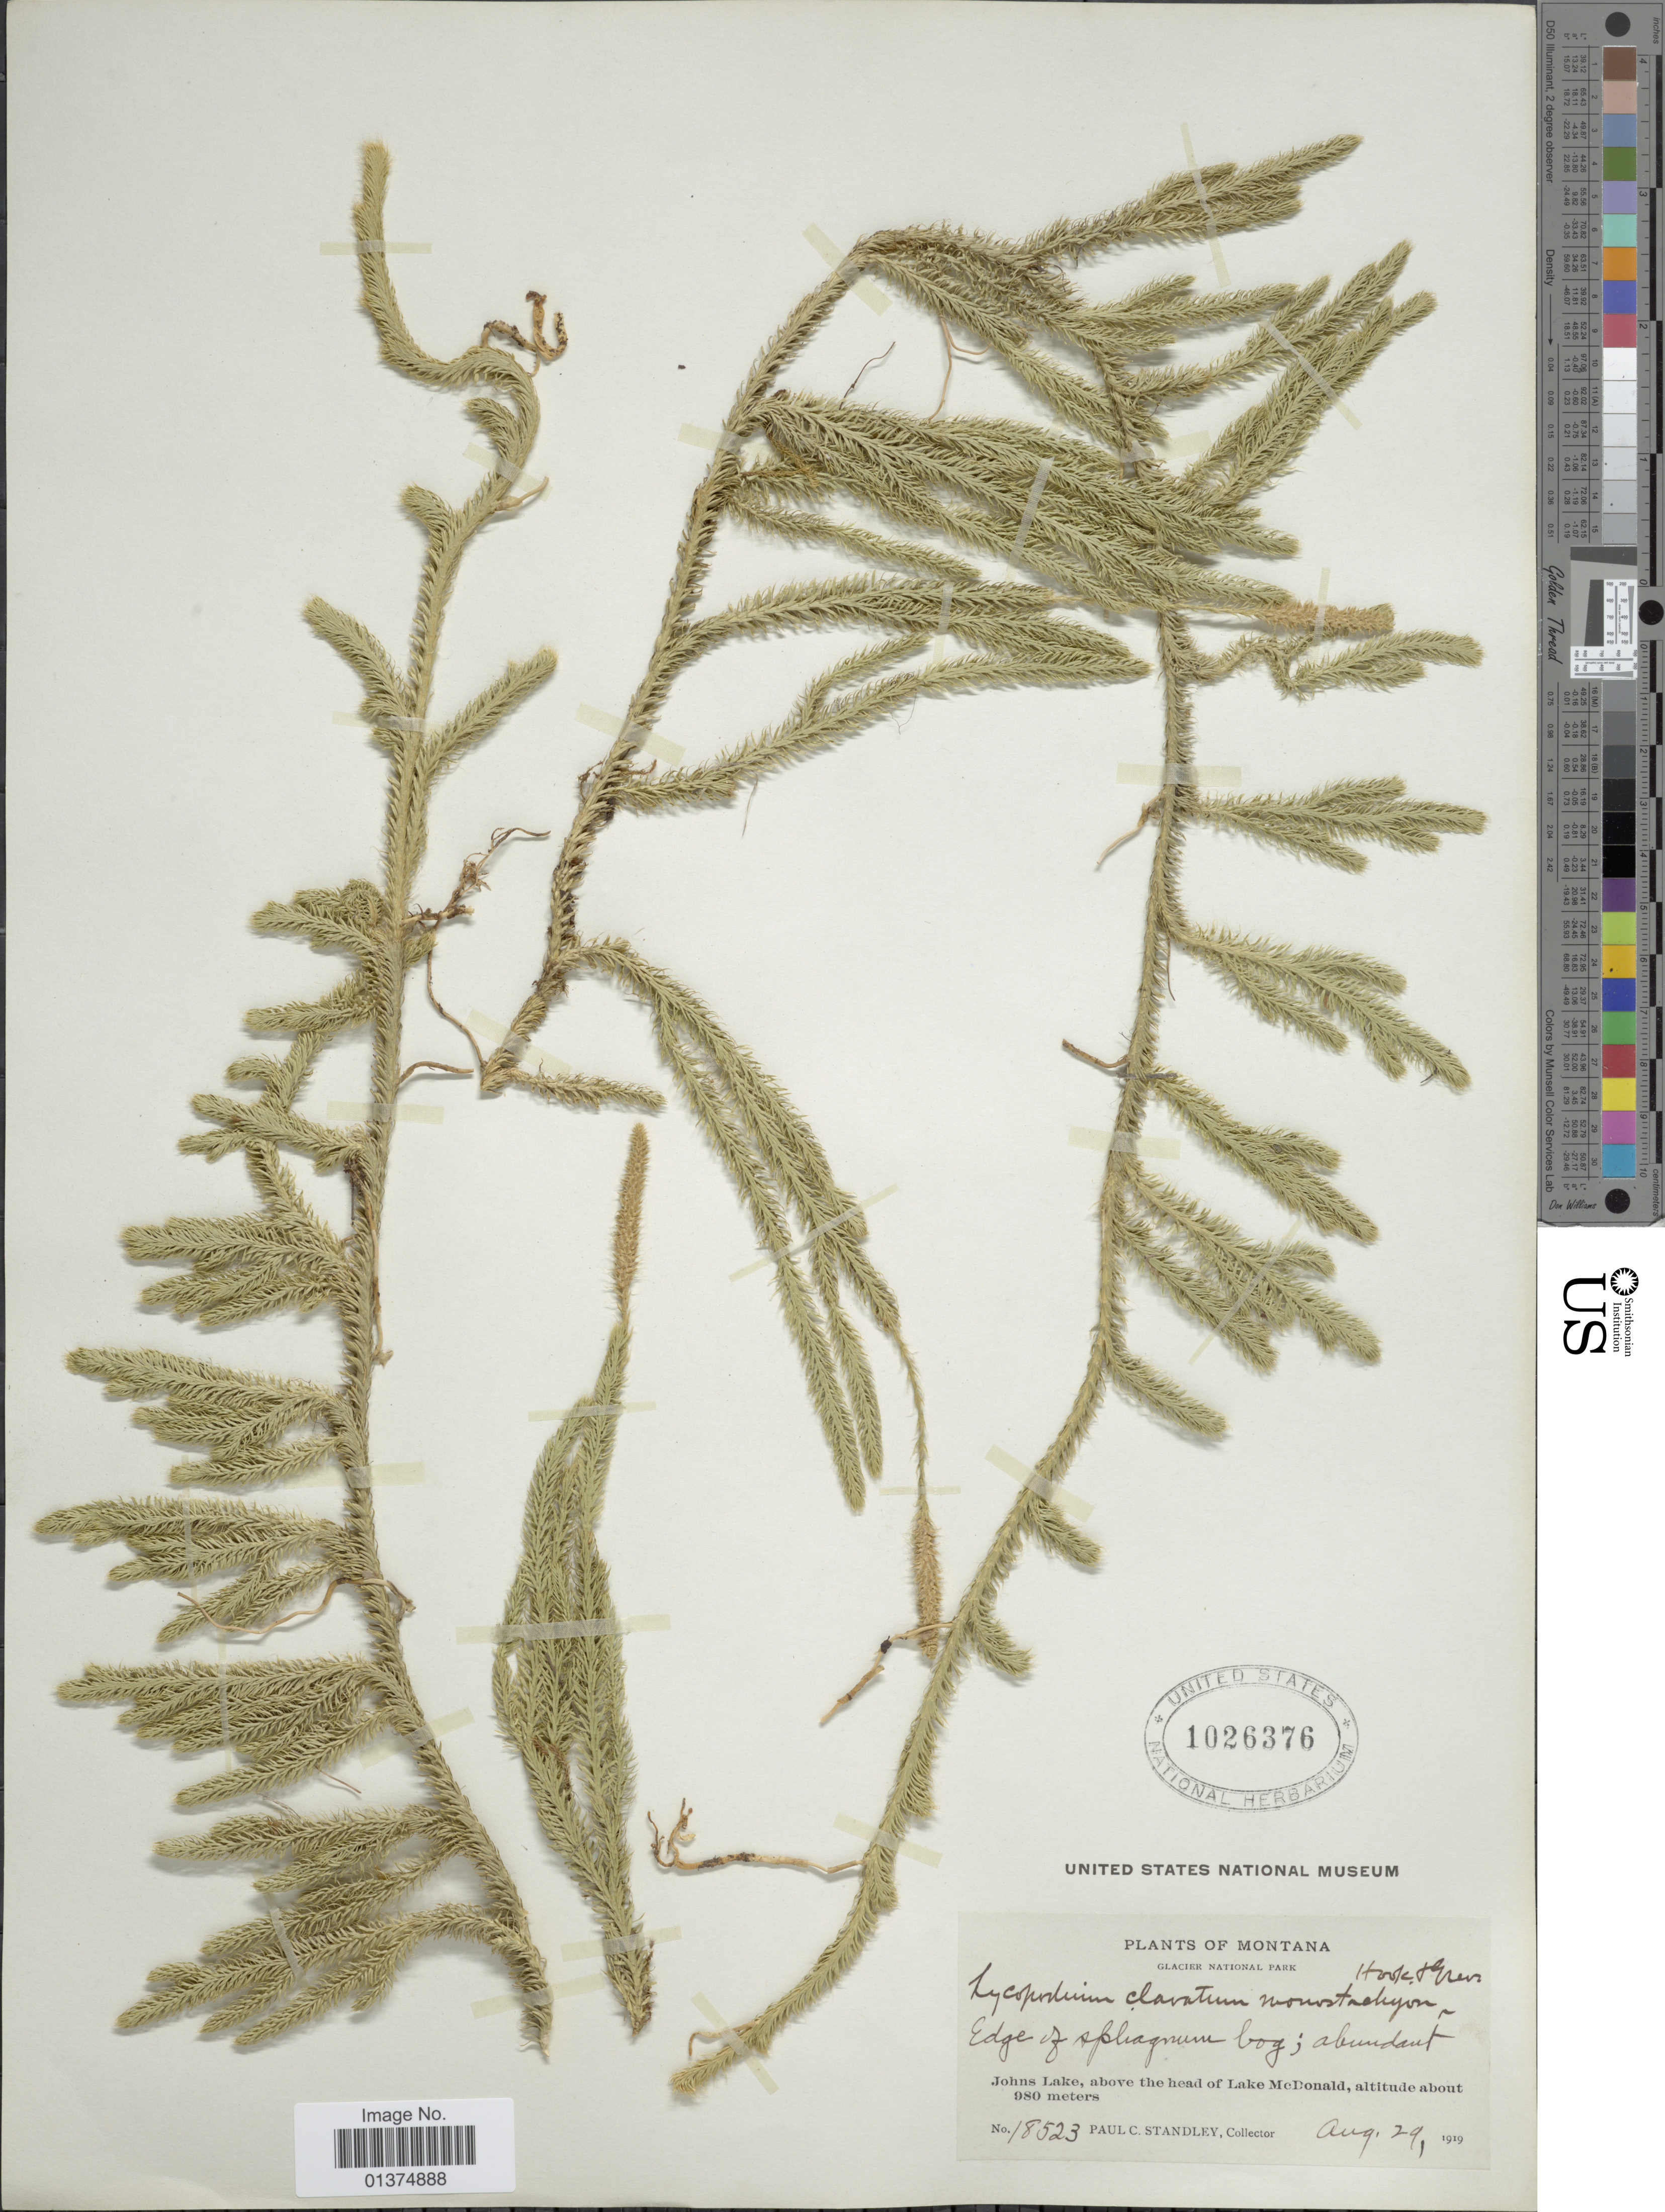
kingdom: Plantae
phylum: Tracheophyta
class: Lycopodiopsida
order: Lycopodiales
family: Lycopodiaceae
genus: Lycopodium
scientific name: Lycopodium lagopus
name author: Zinserl. ex Kuzen.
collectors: P. C. Standley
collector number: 18523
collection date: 1919-08-29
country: United States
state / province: Montana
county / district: Flathead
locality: Glacier National Park, Johns Lake, above the head of Lake Mc Donald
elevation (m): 980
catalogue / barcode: US 1026376